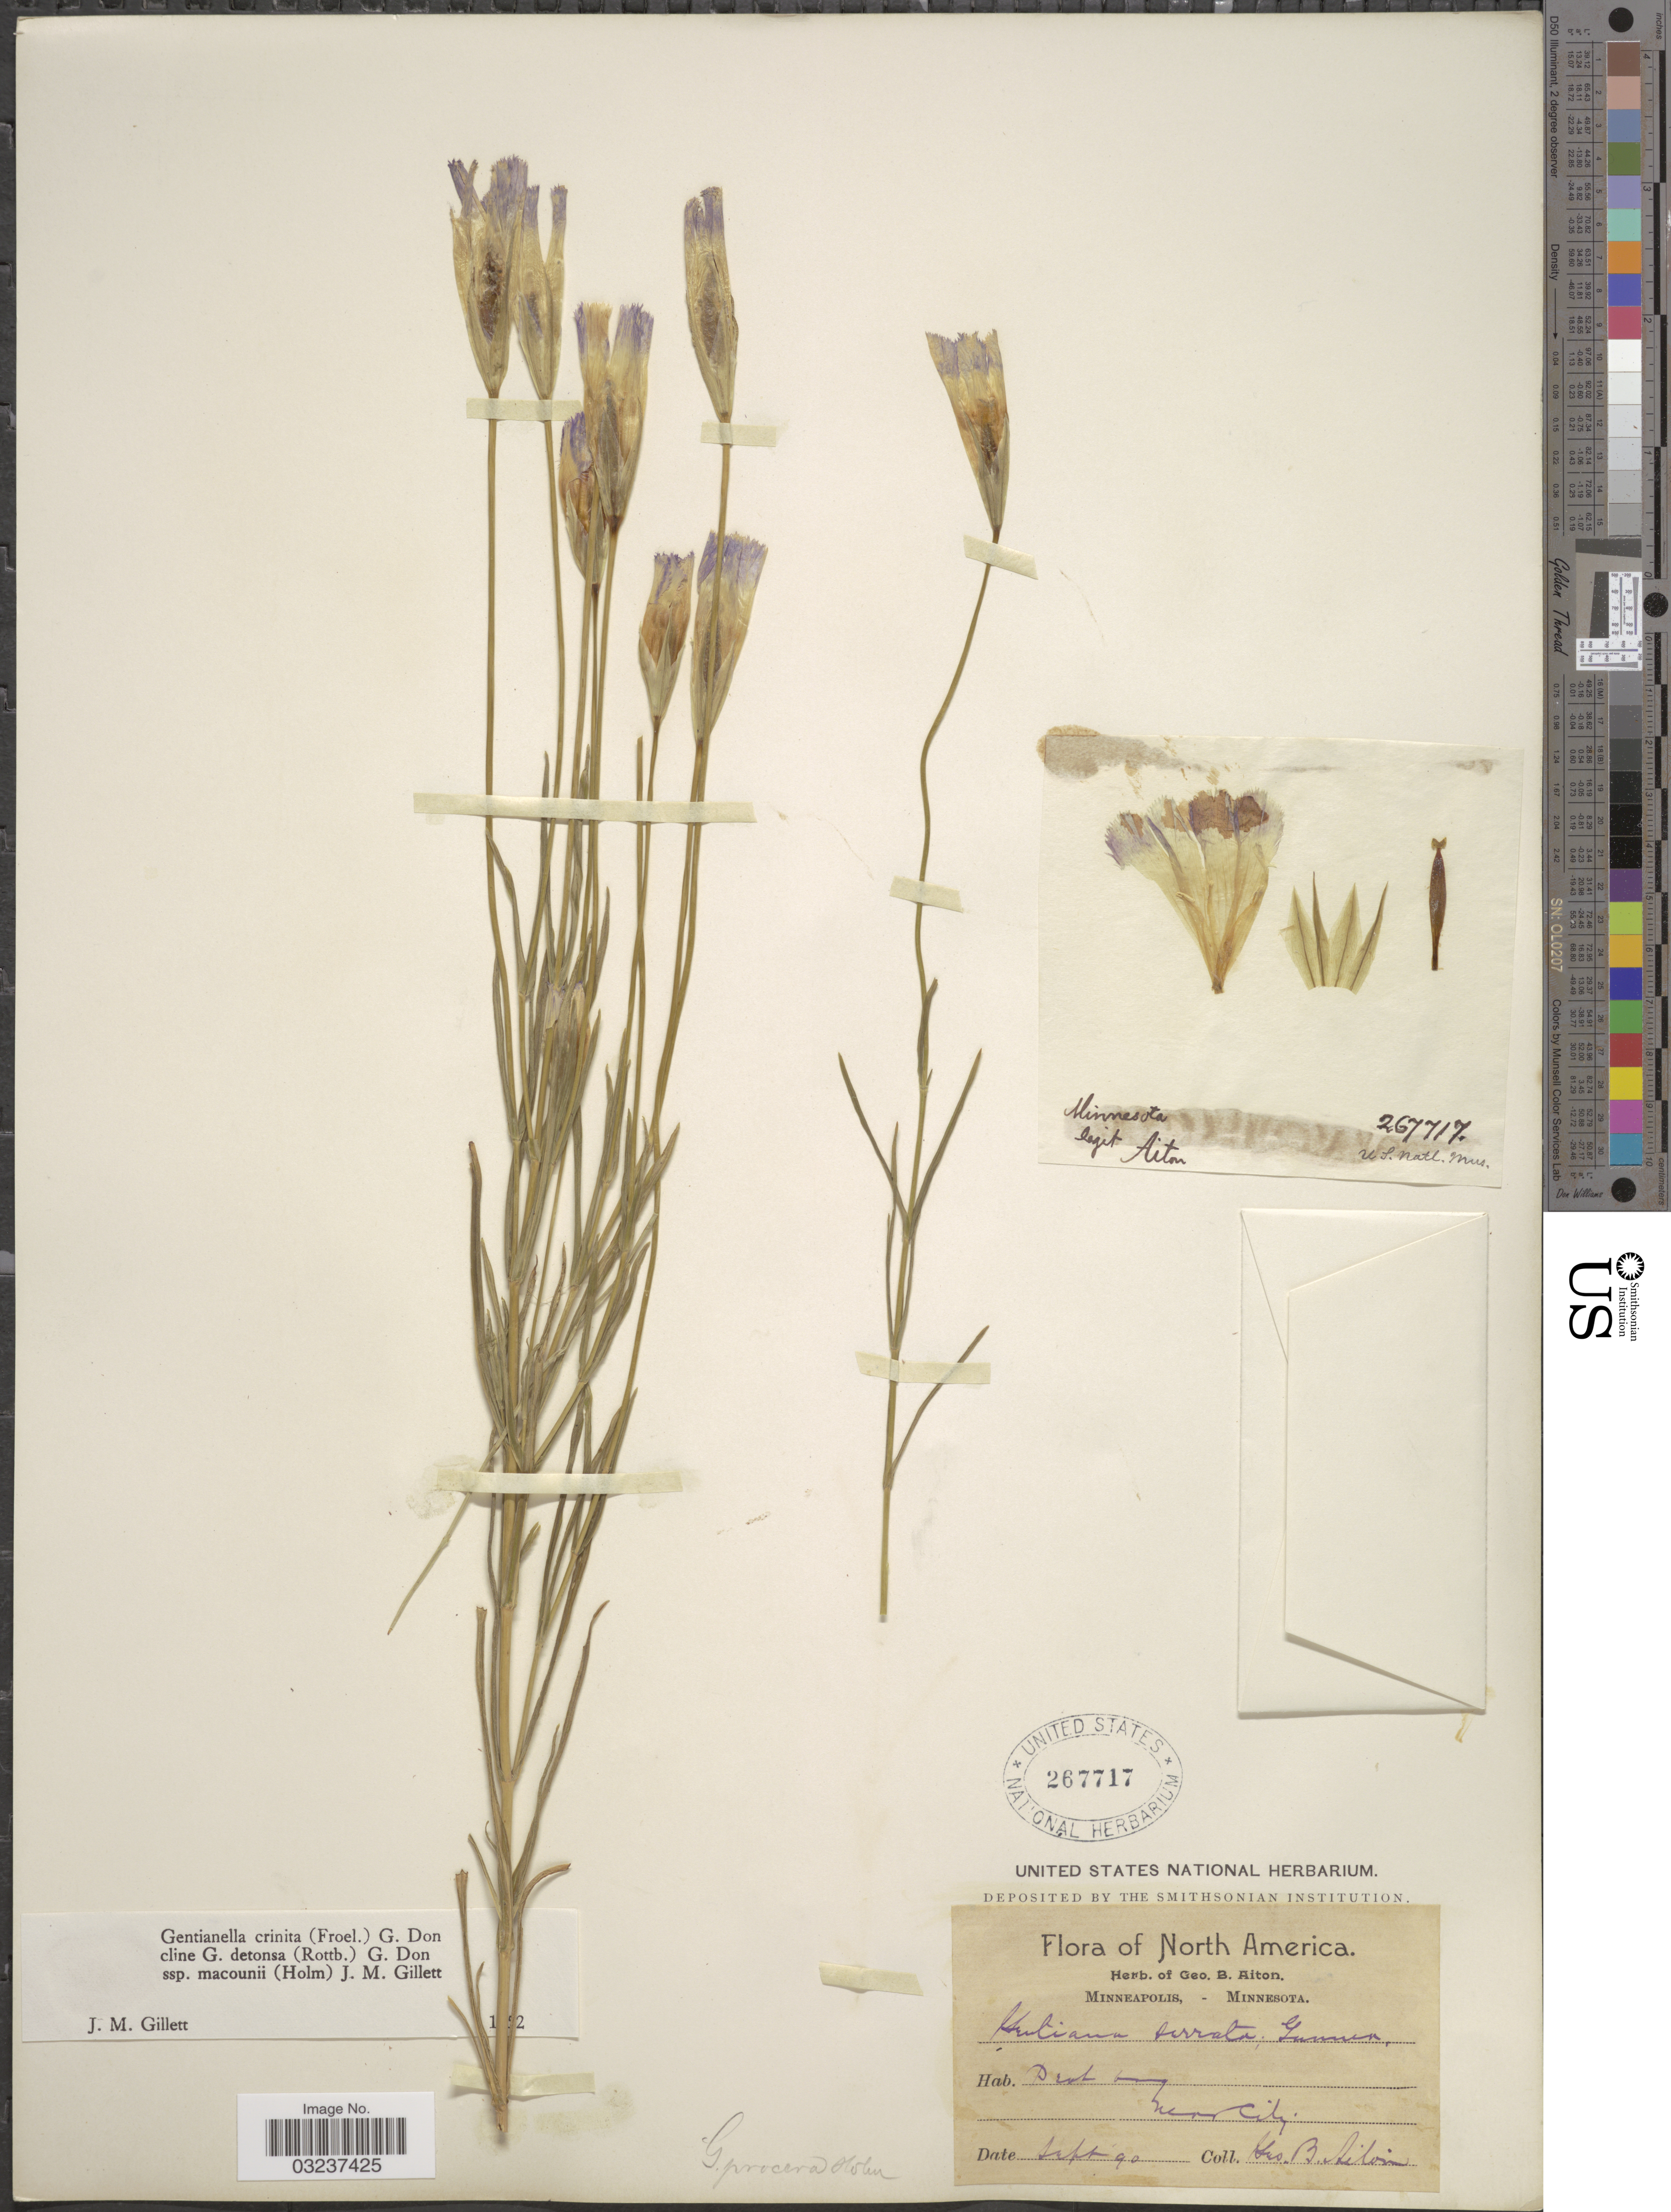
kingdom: Plantae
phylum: Tracheophyta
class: Magnoliopsida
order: Gentianales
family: Gentianaceae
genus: Gentianella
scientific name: Gentianella crinita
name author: (Froel.) G. Don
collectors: G. B. Hinton & Aiton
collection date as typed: Transcribed d/m/y: /9/90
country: United States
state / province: Minnesota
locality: Near City.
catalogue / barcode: US 267717